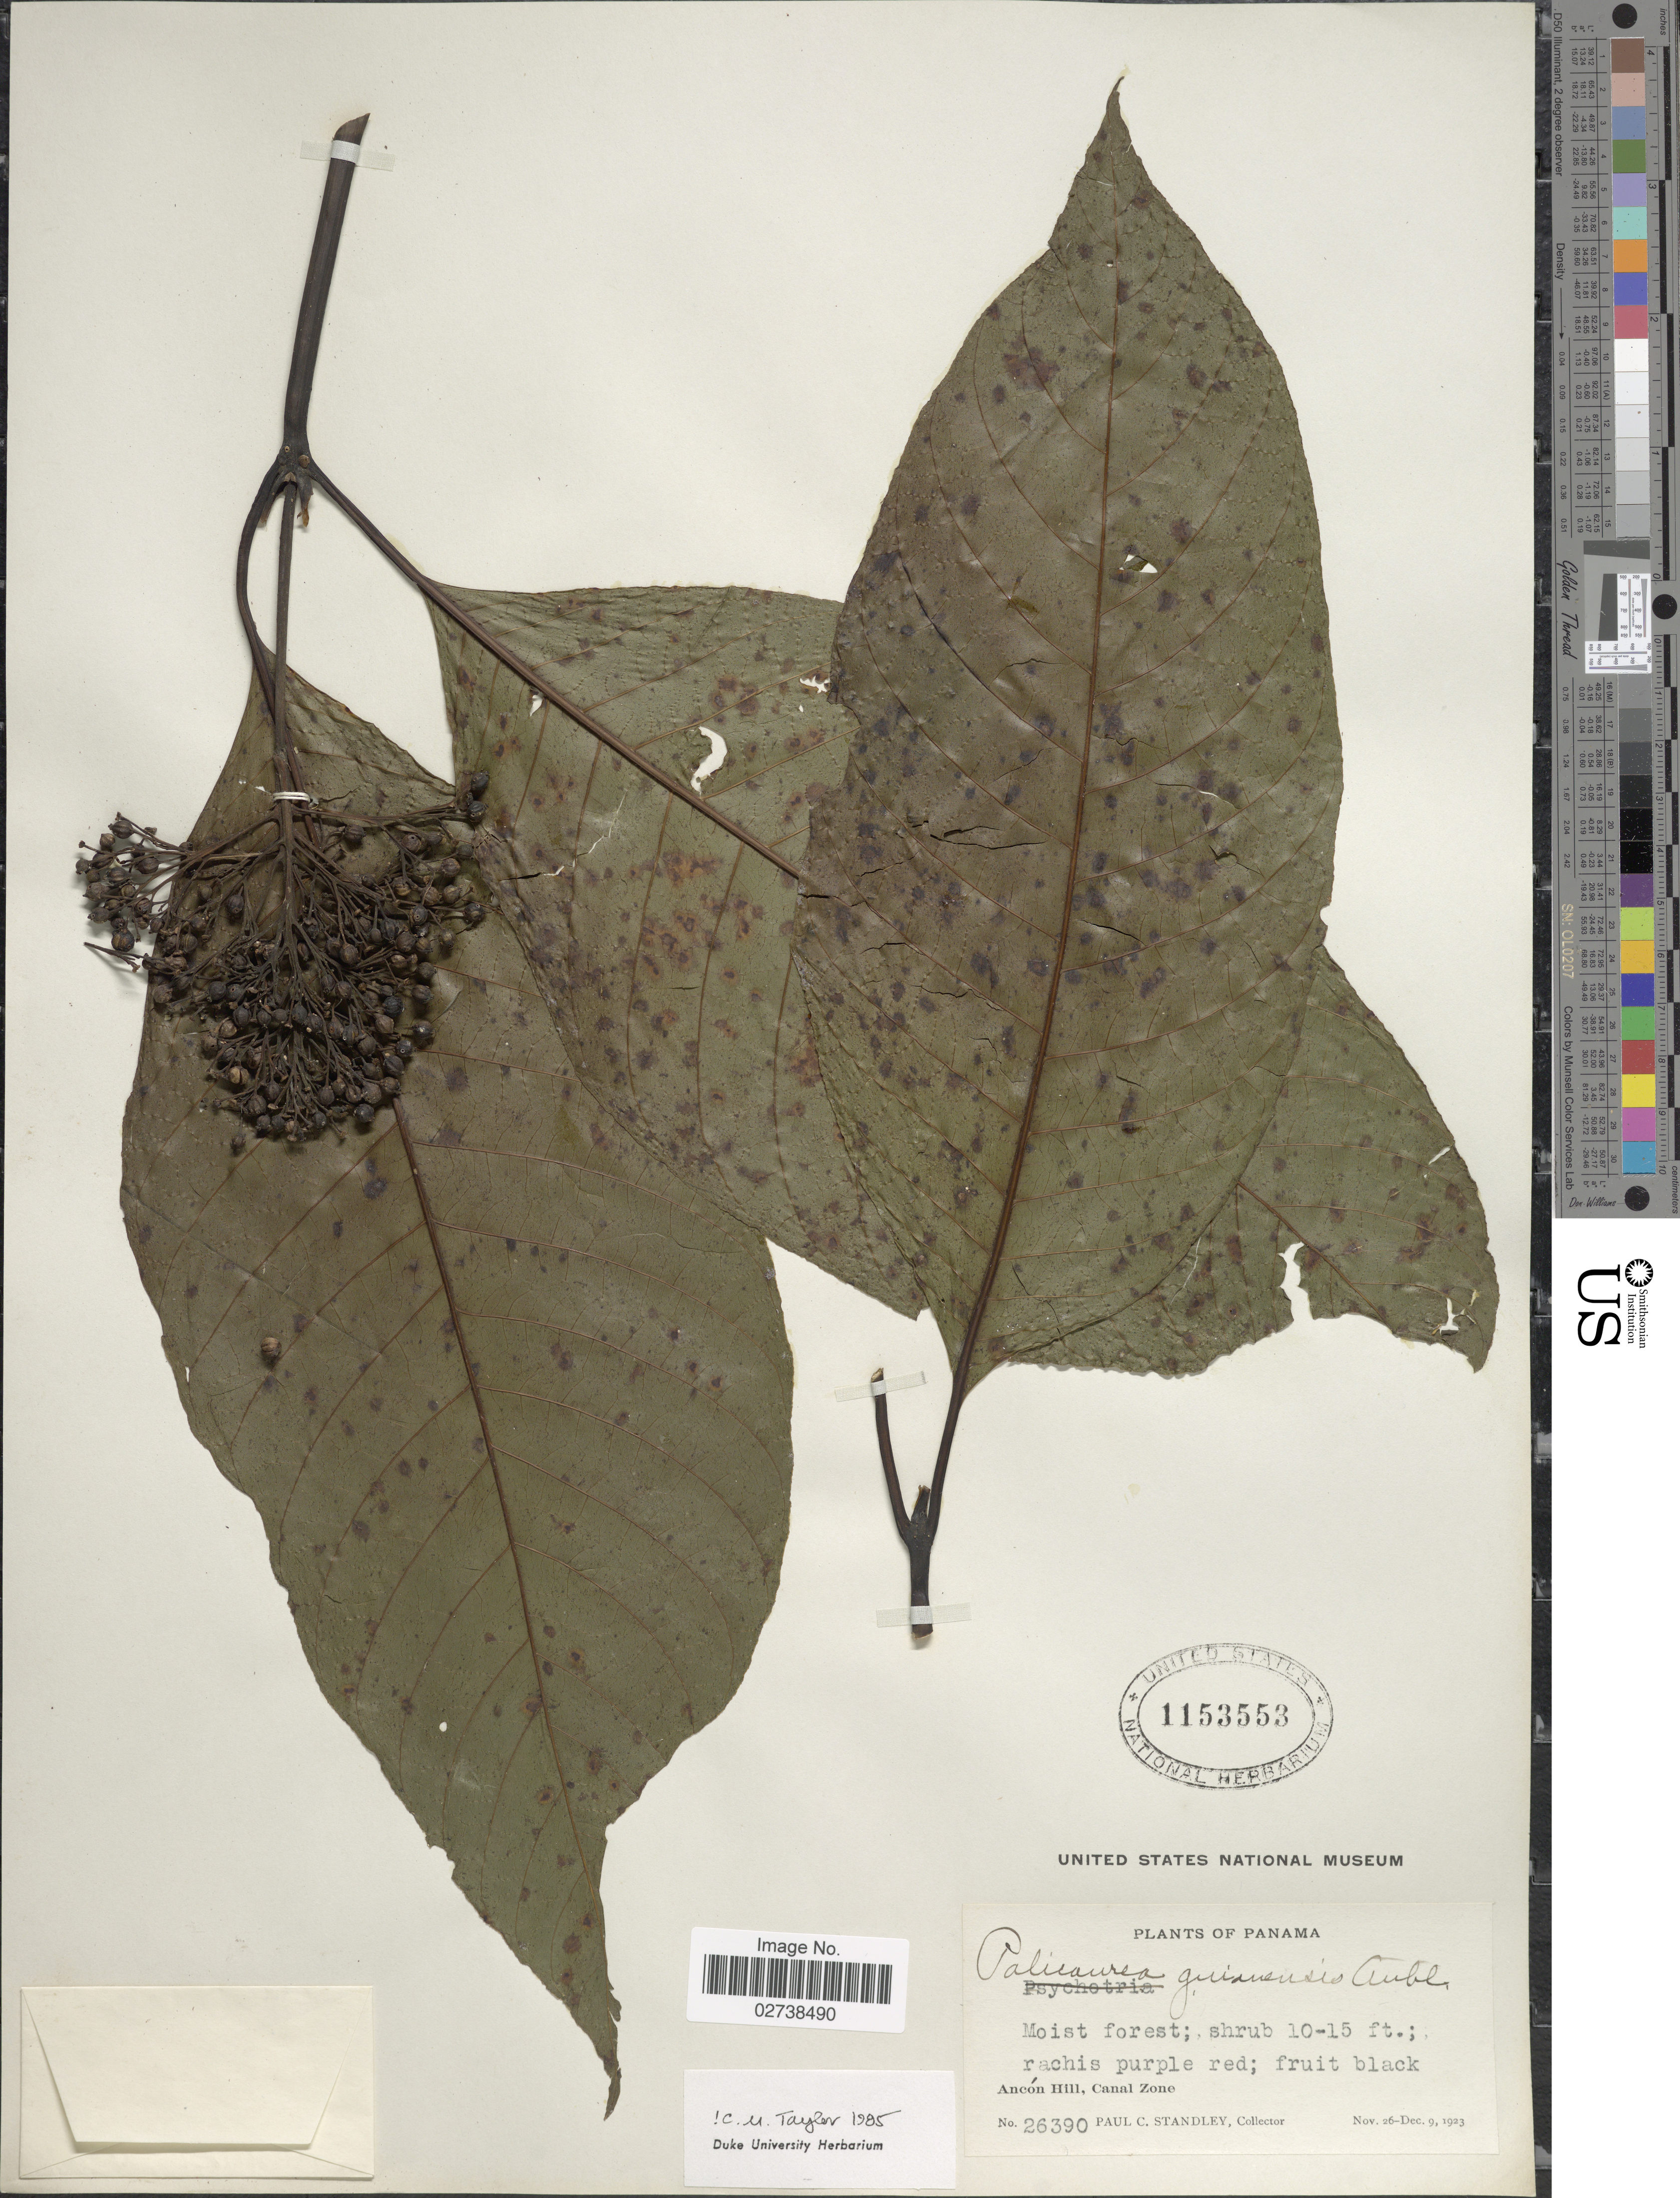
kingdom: Plantae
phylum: Tracheophyta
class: Magnoliopsida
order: Gentianales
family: Rubiaceae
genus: Palicourea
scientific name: Palicourea guianensis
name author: Aubl.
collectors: P. C. Standley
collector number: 26390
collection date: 1923-11-26/1923-12-09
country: Panama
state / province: Colón / Panamá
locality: Ancón Hill, Canal Zone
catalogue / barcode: US 1153553